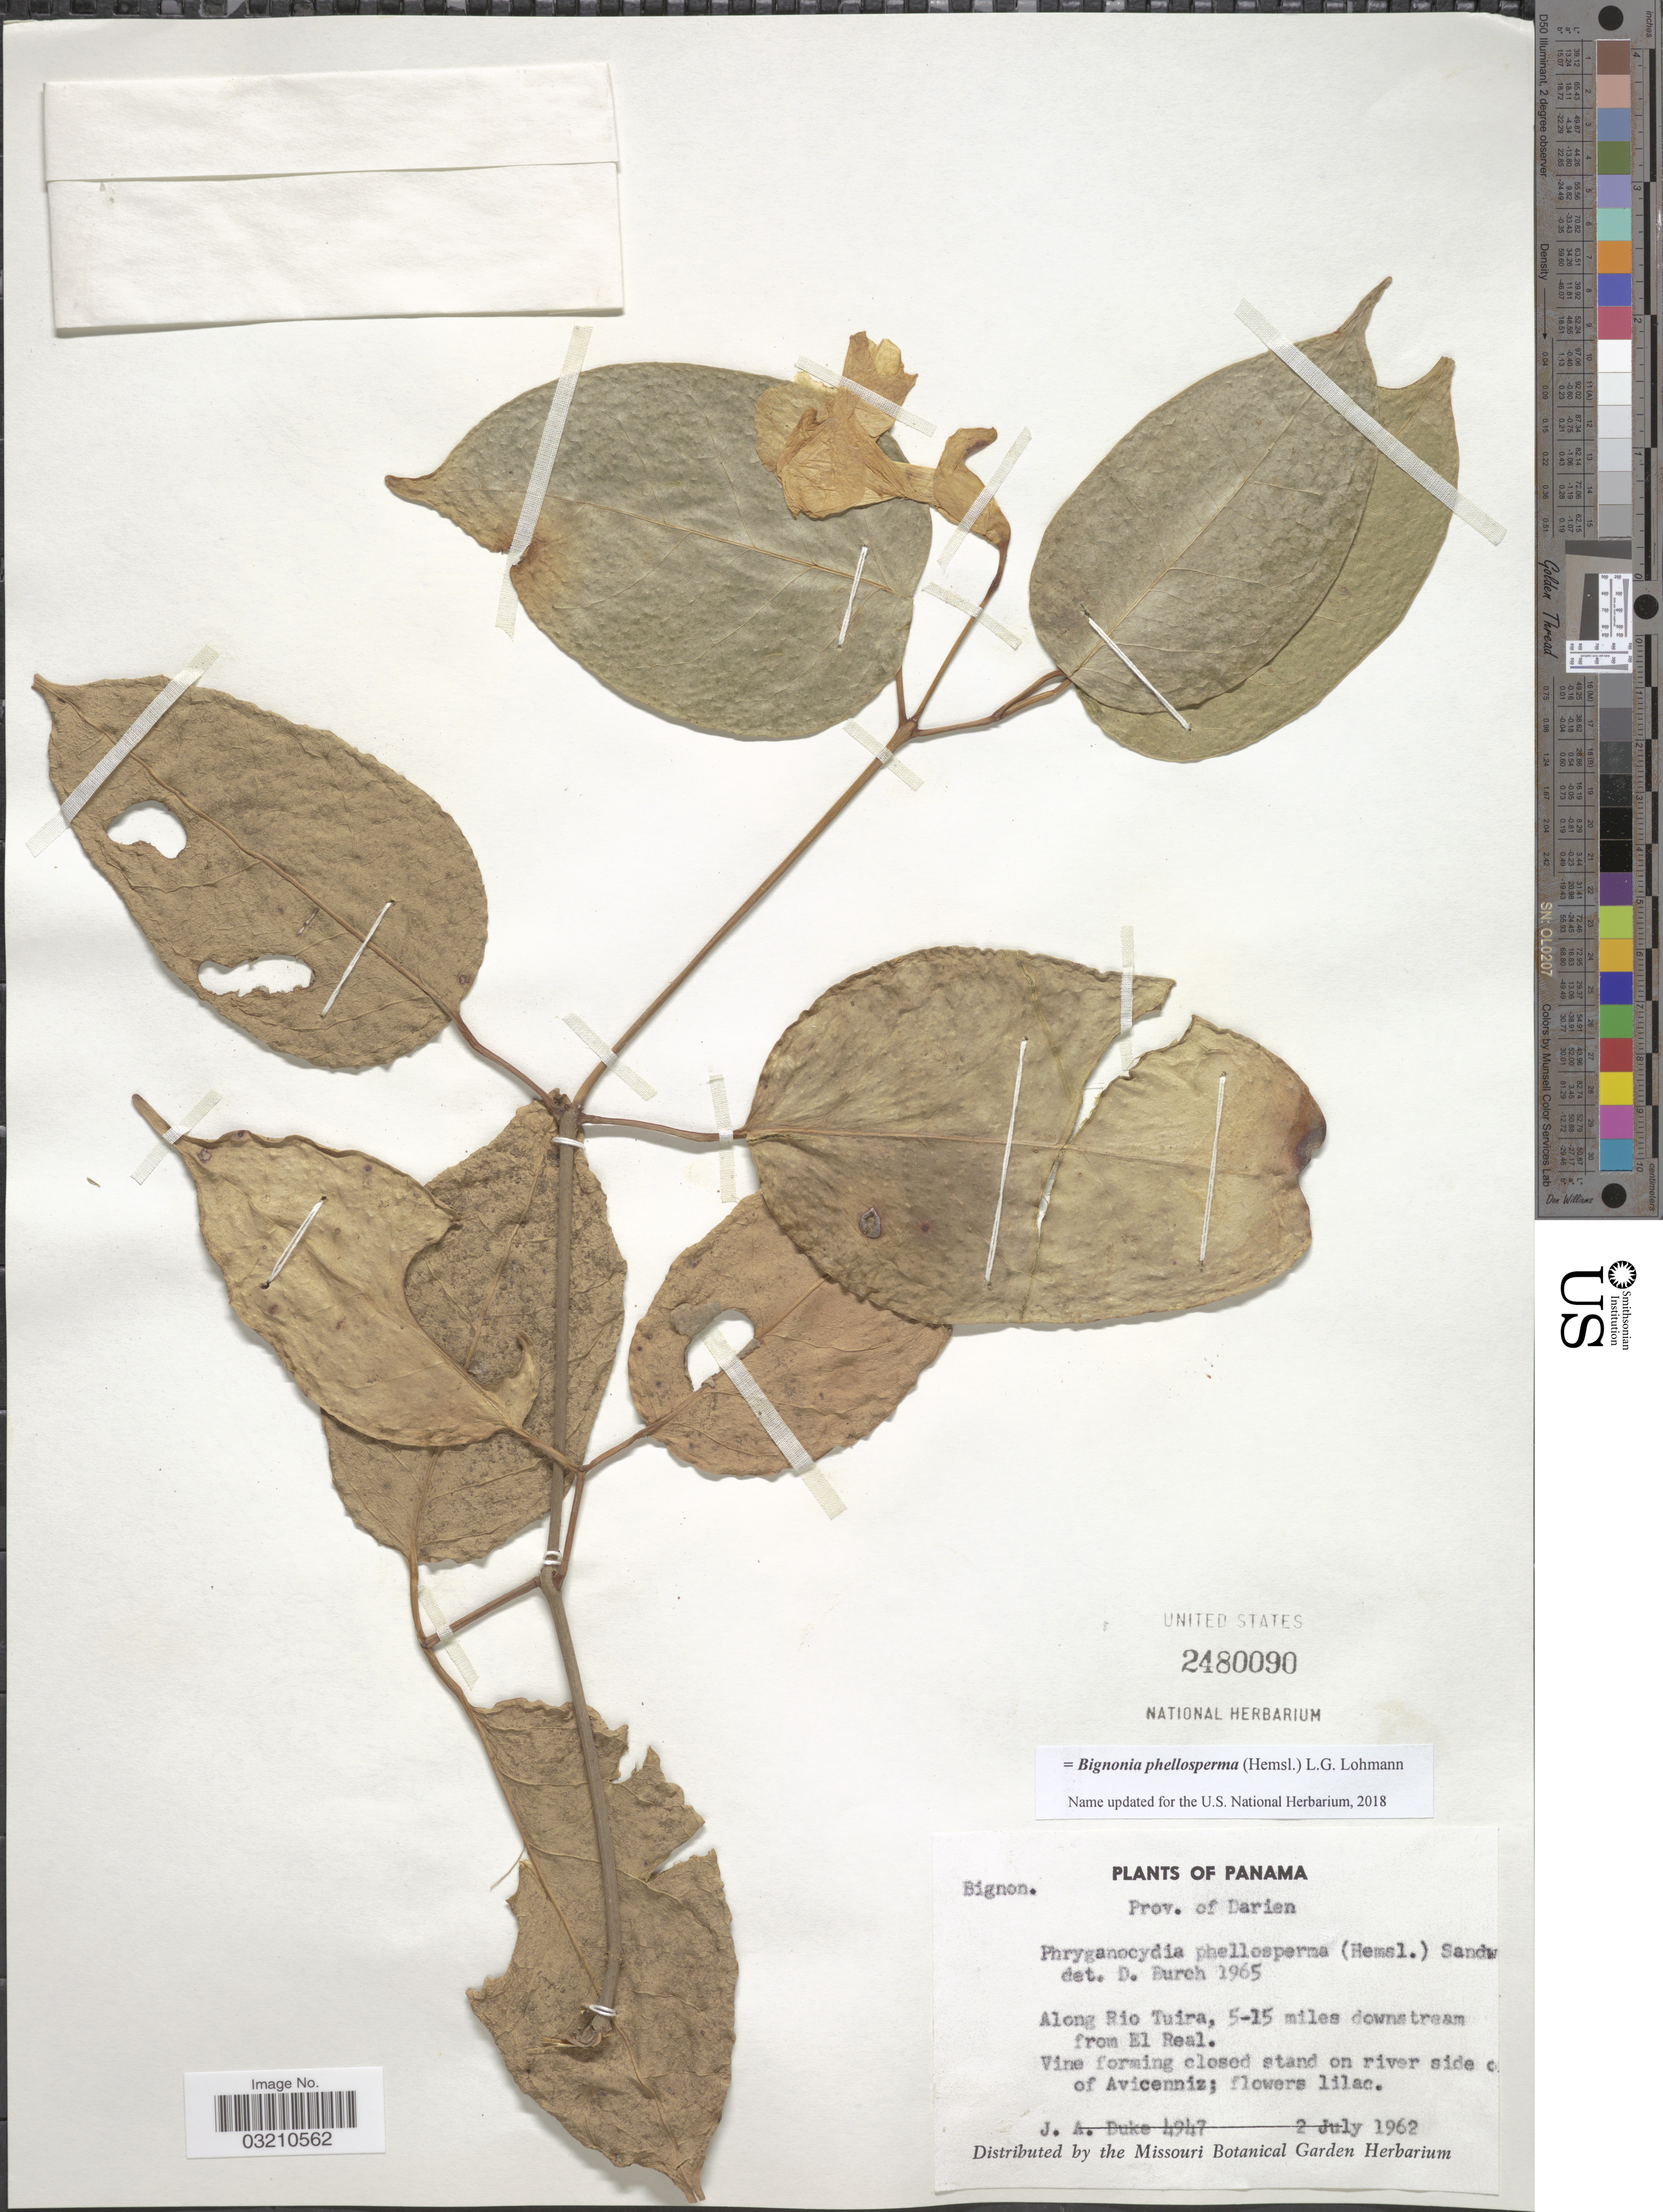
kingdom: Plantae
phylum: Tracheophyta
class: Magnoliopsida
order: Lamiales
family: Bignoniaceae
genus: Bignonia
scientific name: Bignonia phellosperma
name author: (Hemsl.) L.G. Lohmann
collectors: J. A. Duke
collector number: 4947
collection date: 1962-07-02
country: Panama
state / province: Darién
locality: Along Rio Tuira, 5-15 miles downstream from El Real. Vine forming closed stand on river side of Avicenniz.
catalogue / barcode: US 2480090